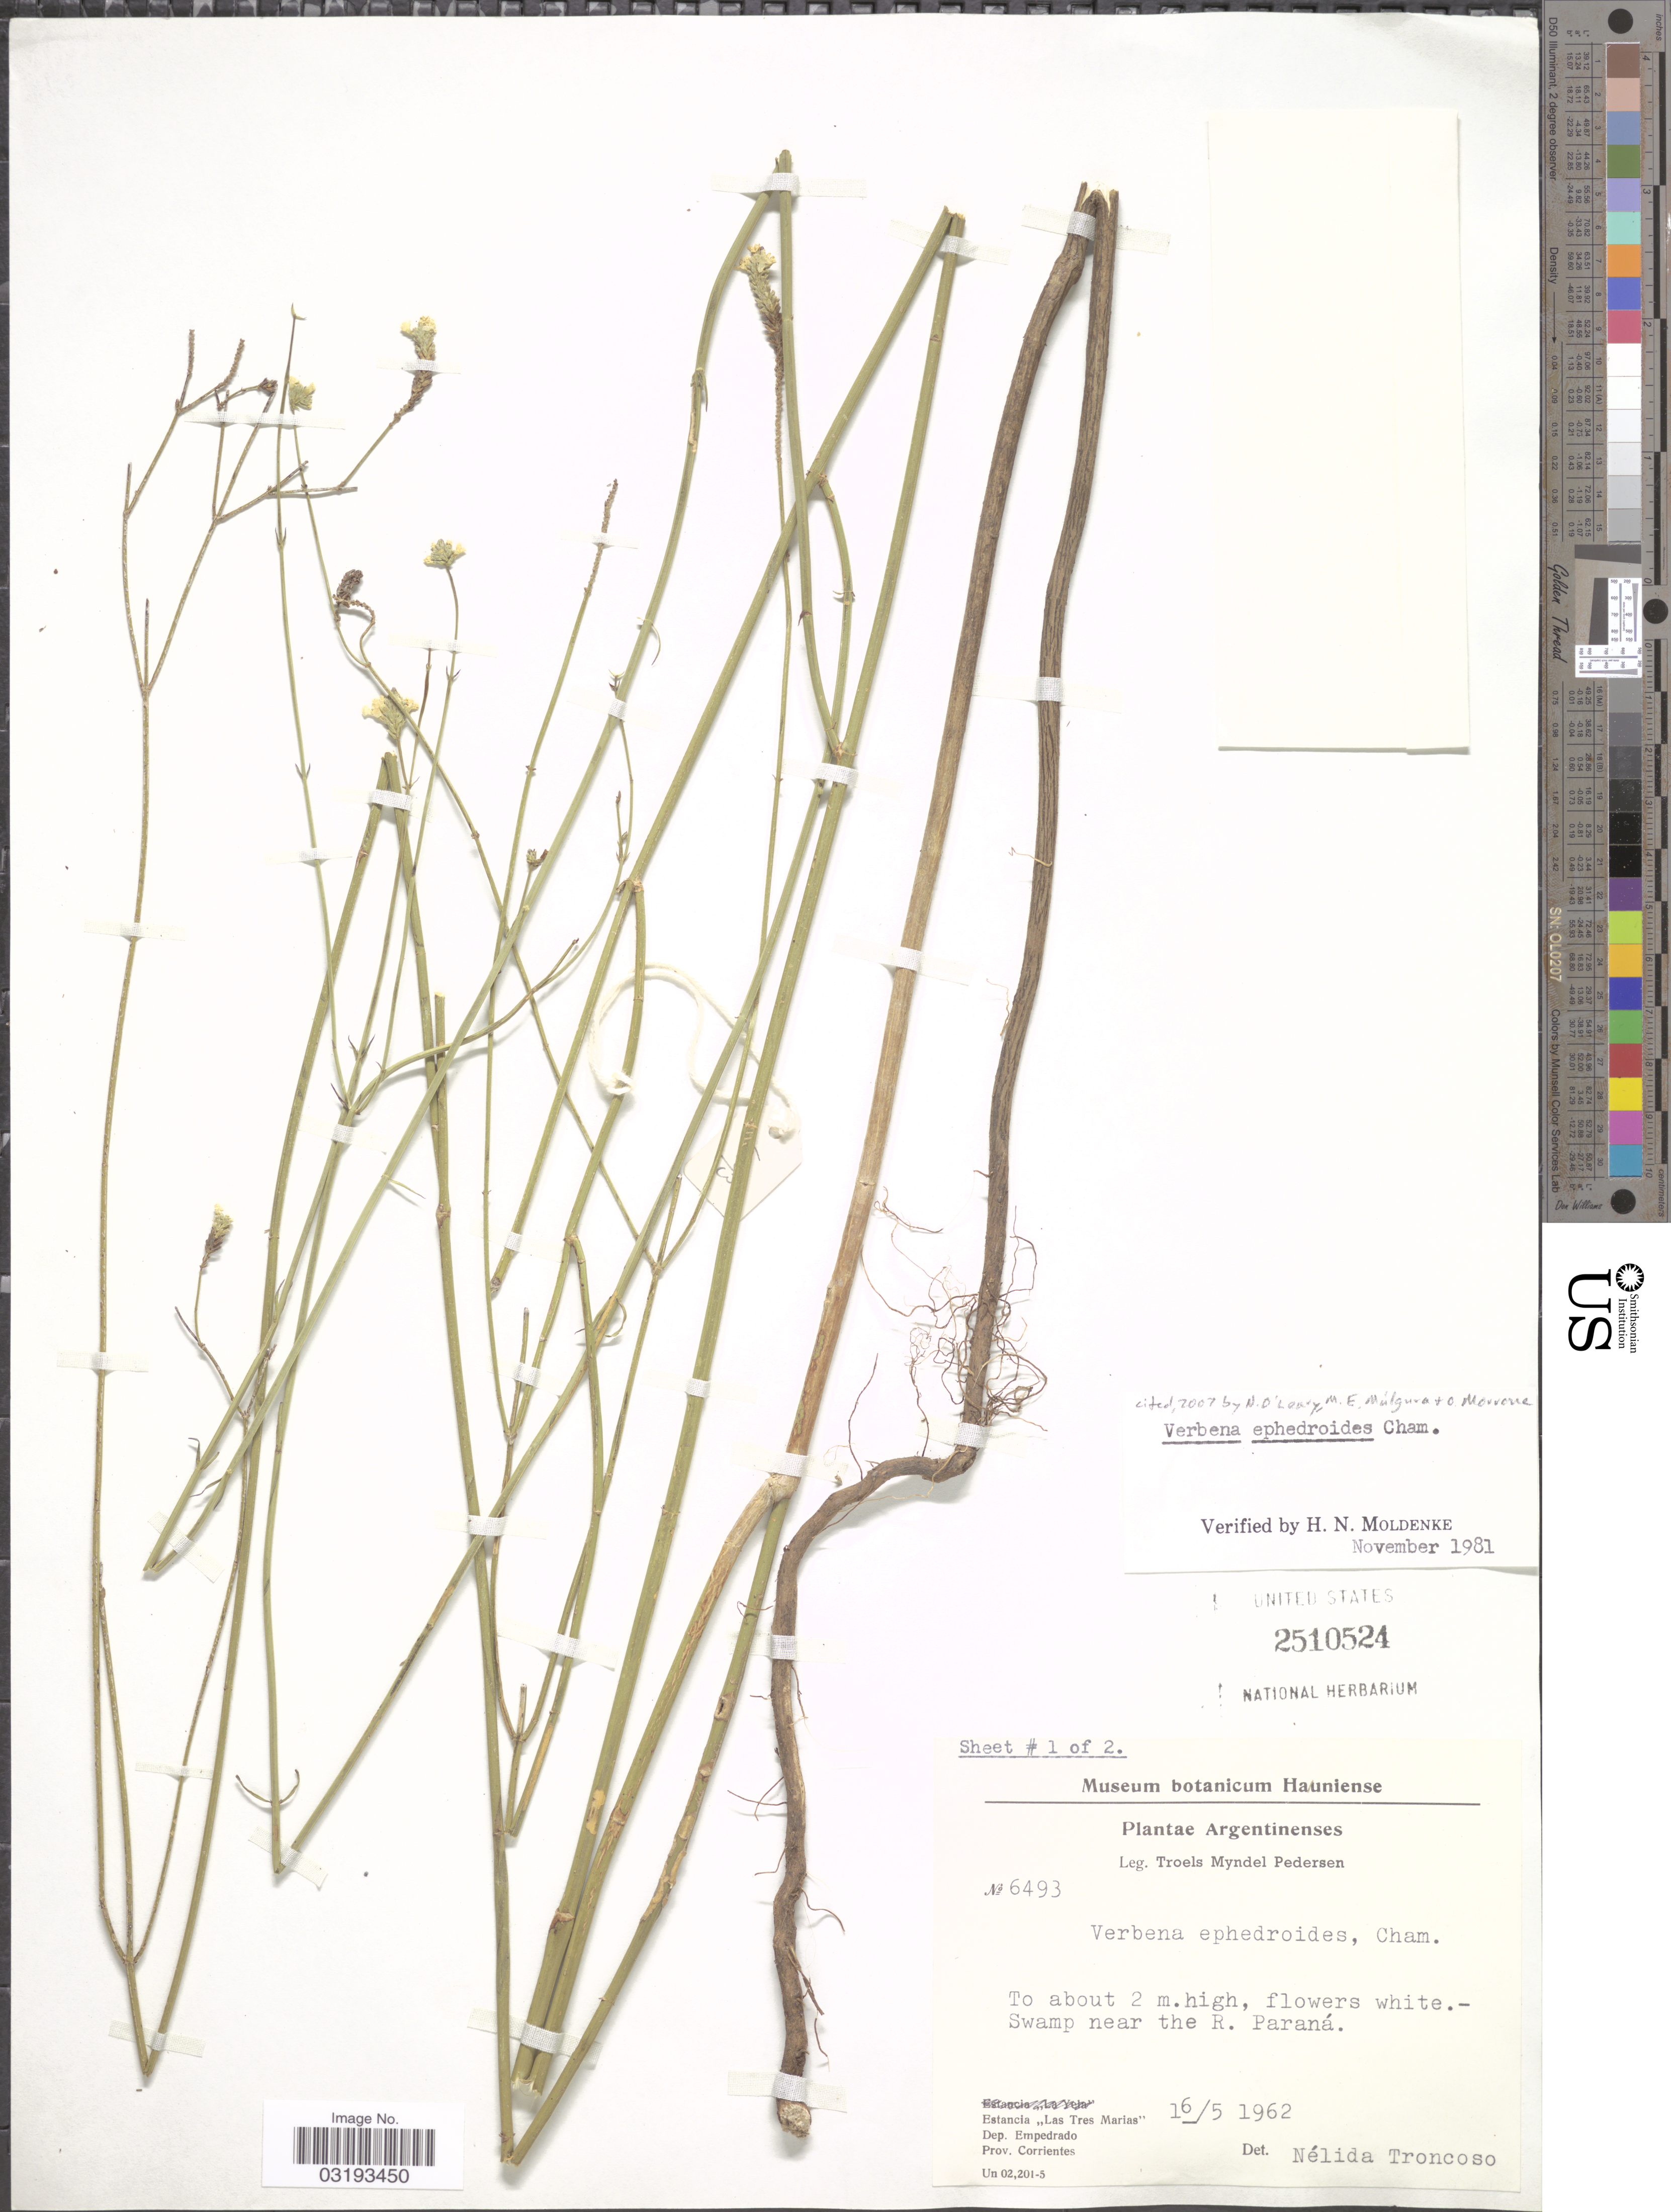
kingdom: Plantae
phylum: Tracheophyta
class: Magnoliopsida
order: Lamiales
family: Verbenaceae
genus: Verbena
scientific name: Verbena ephedroides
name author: Cham.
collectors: T. Pederson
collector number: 6493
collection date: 1962-05-16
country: Argentina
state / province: Corrientes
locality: Swamp near the R. Paraná. Estancia Las Tres Marias , Dep. Empedrado.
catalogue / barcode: US 2510524